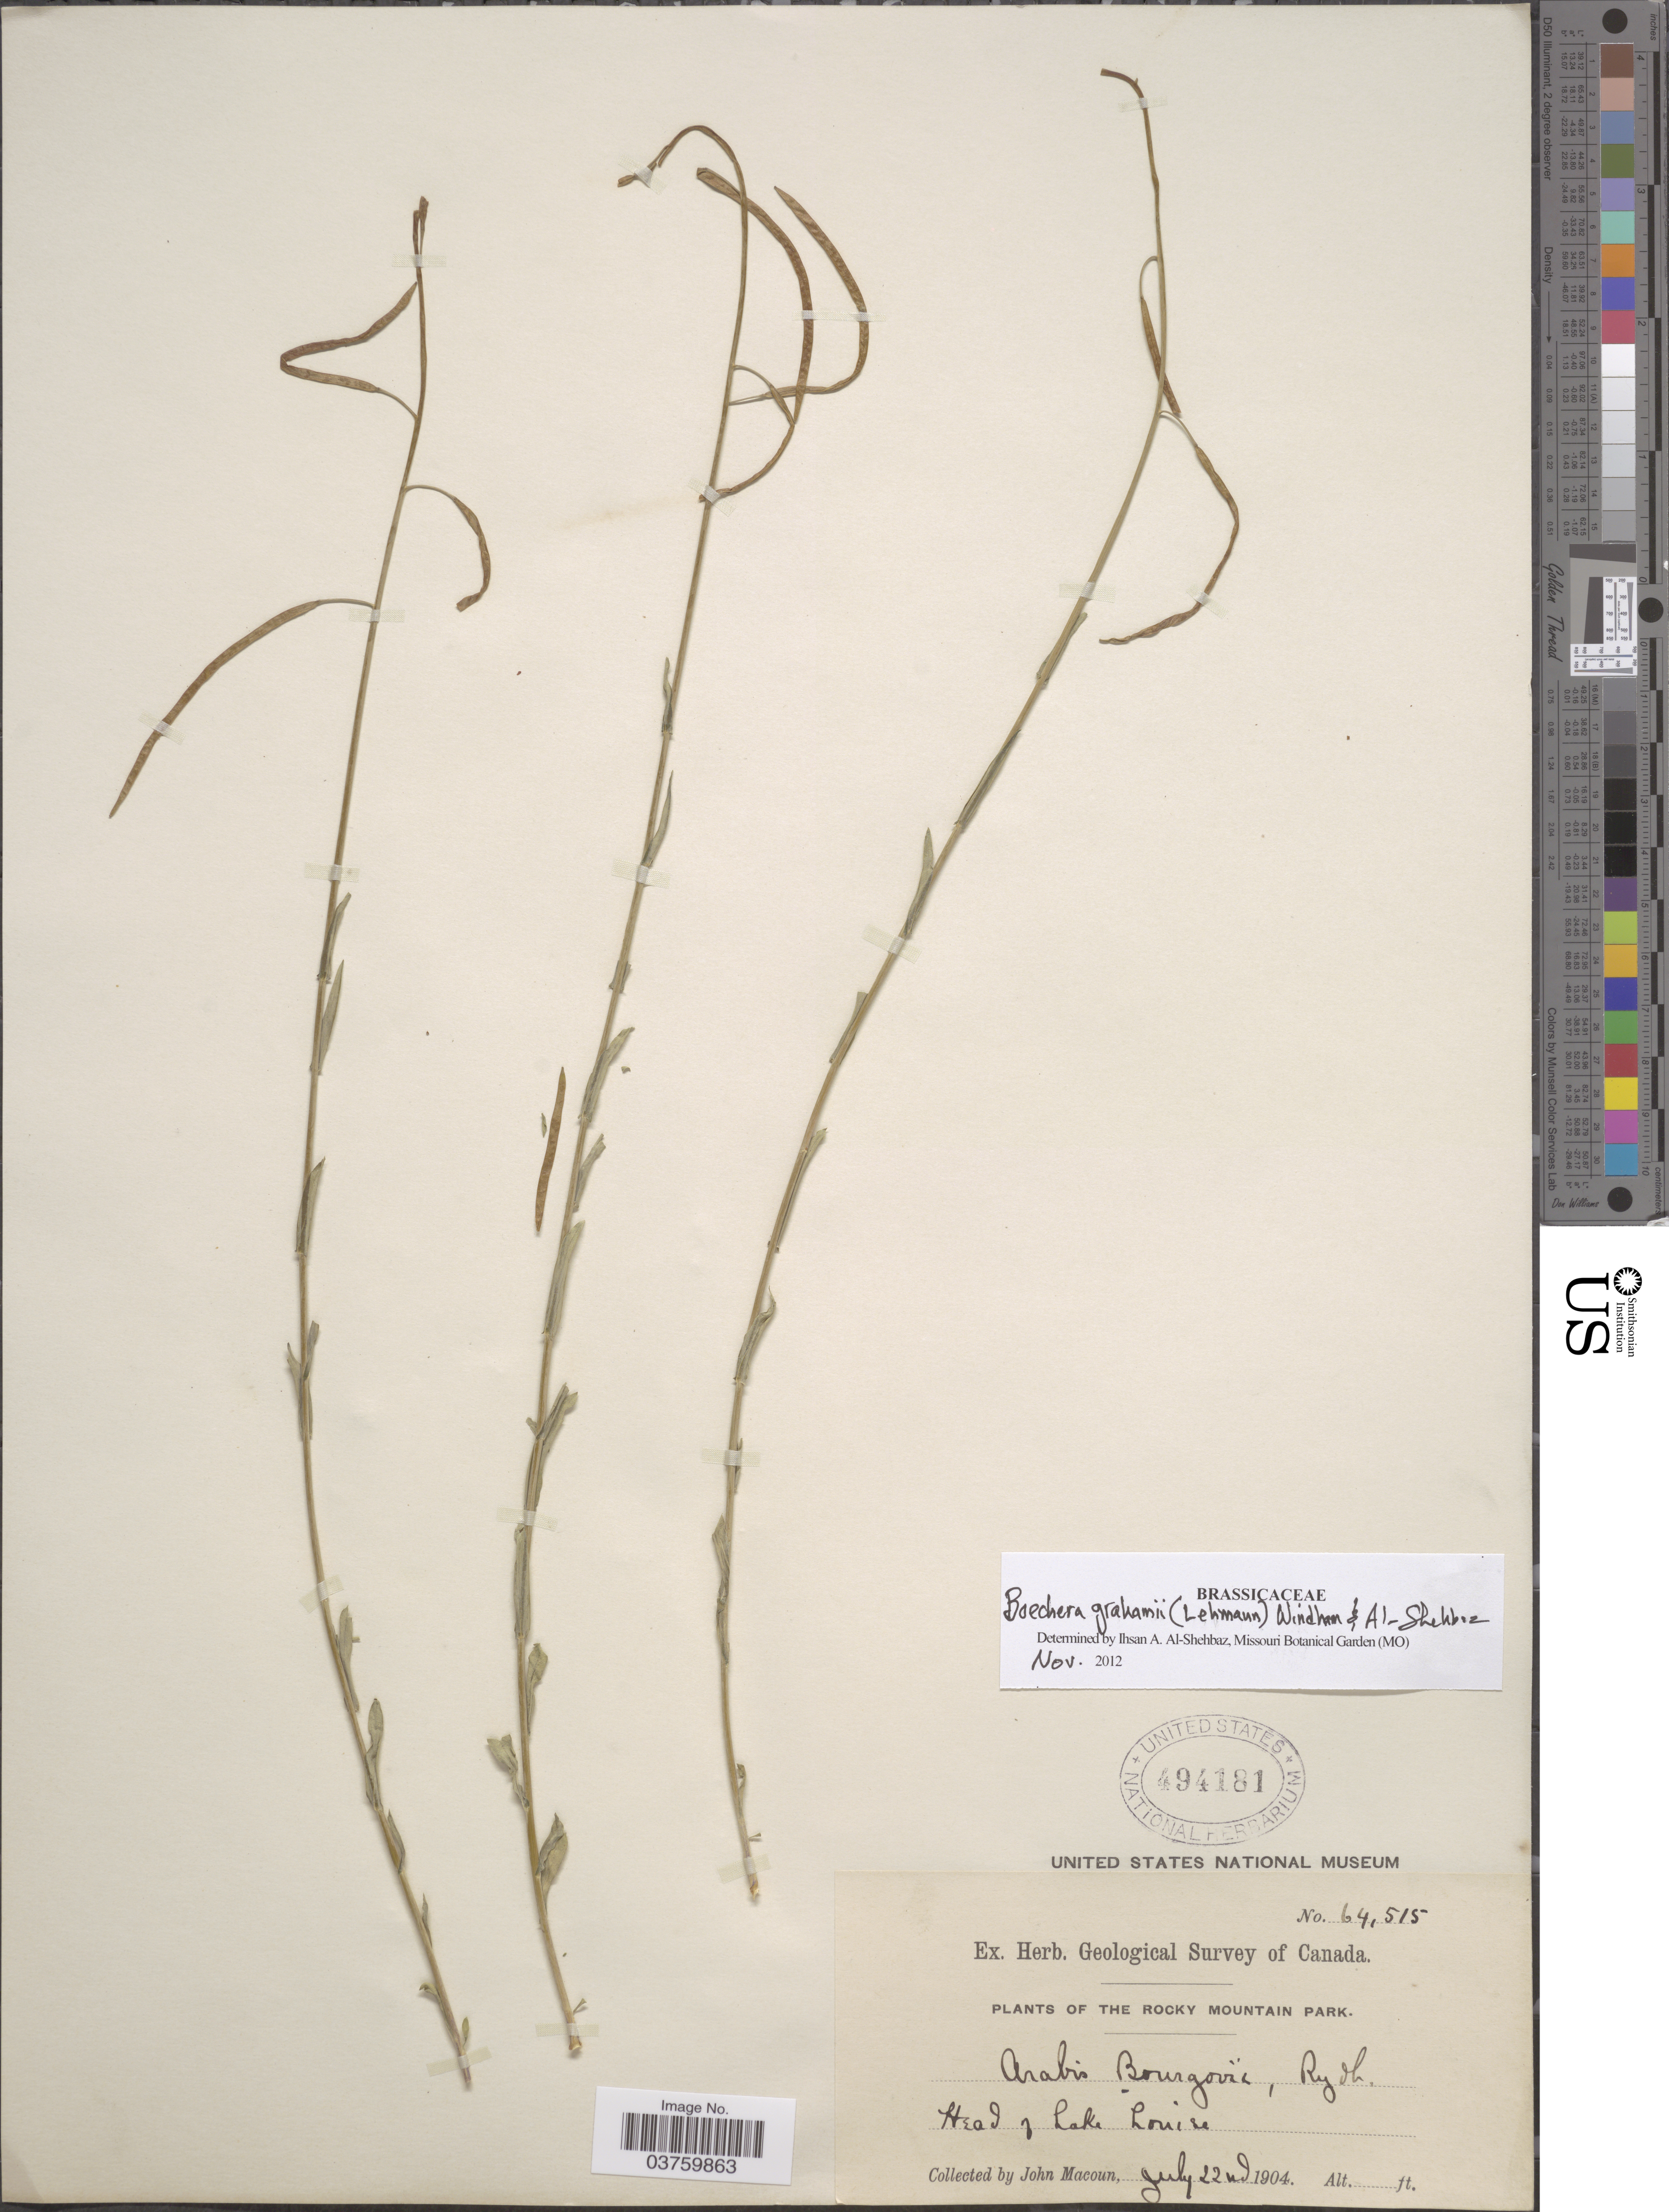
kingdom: Plantae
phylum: Tracheophyta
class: Magnoliopsida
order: Brassicales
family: Brassicaceae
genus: Boechera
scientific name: Boechera grahamii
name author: (Lehm.) Windham & Al-Shehbaz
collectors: J. Macoun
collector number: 64515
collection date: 1904-07-22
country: Canada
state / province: Alberta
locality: The Rocky Mountain Park. Head of Lake Louise.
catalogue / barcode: US 494181